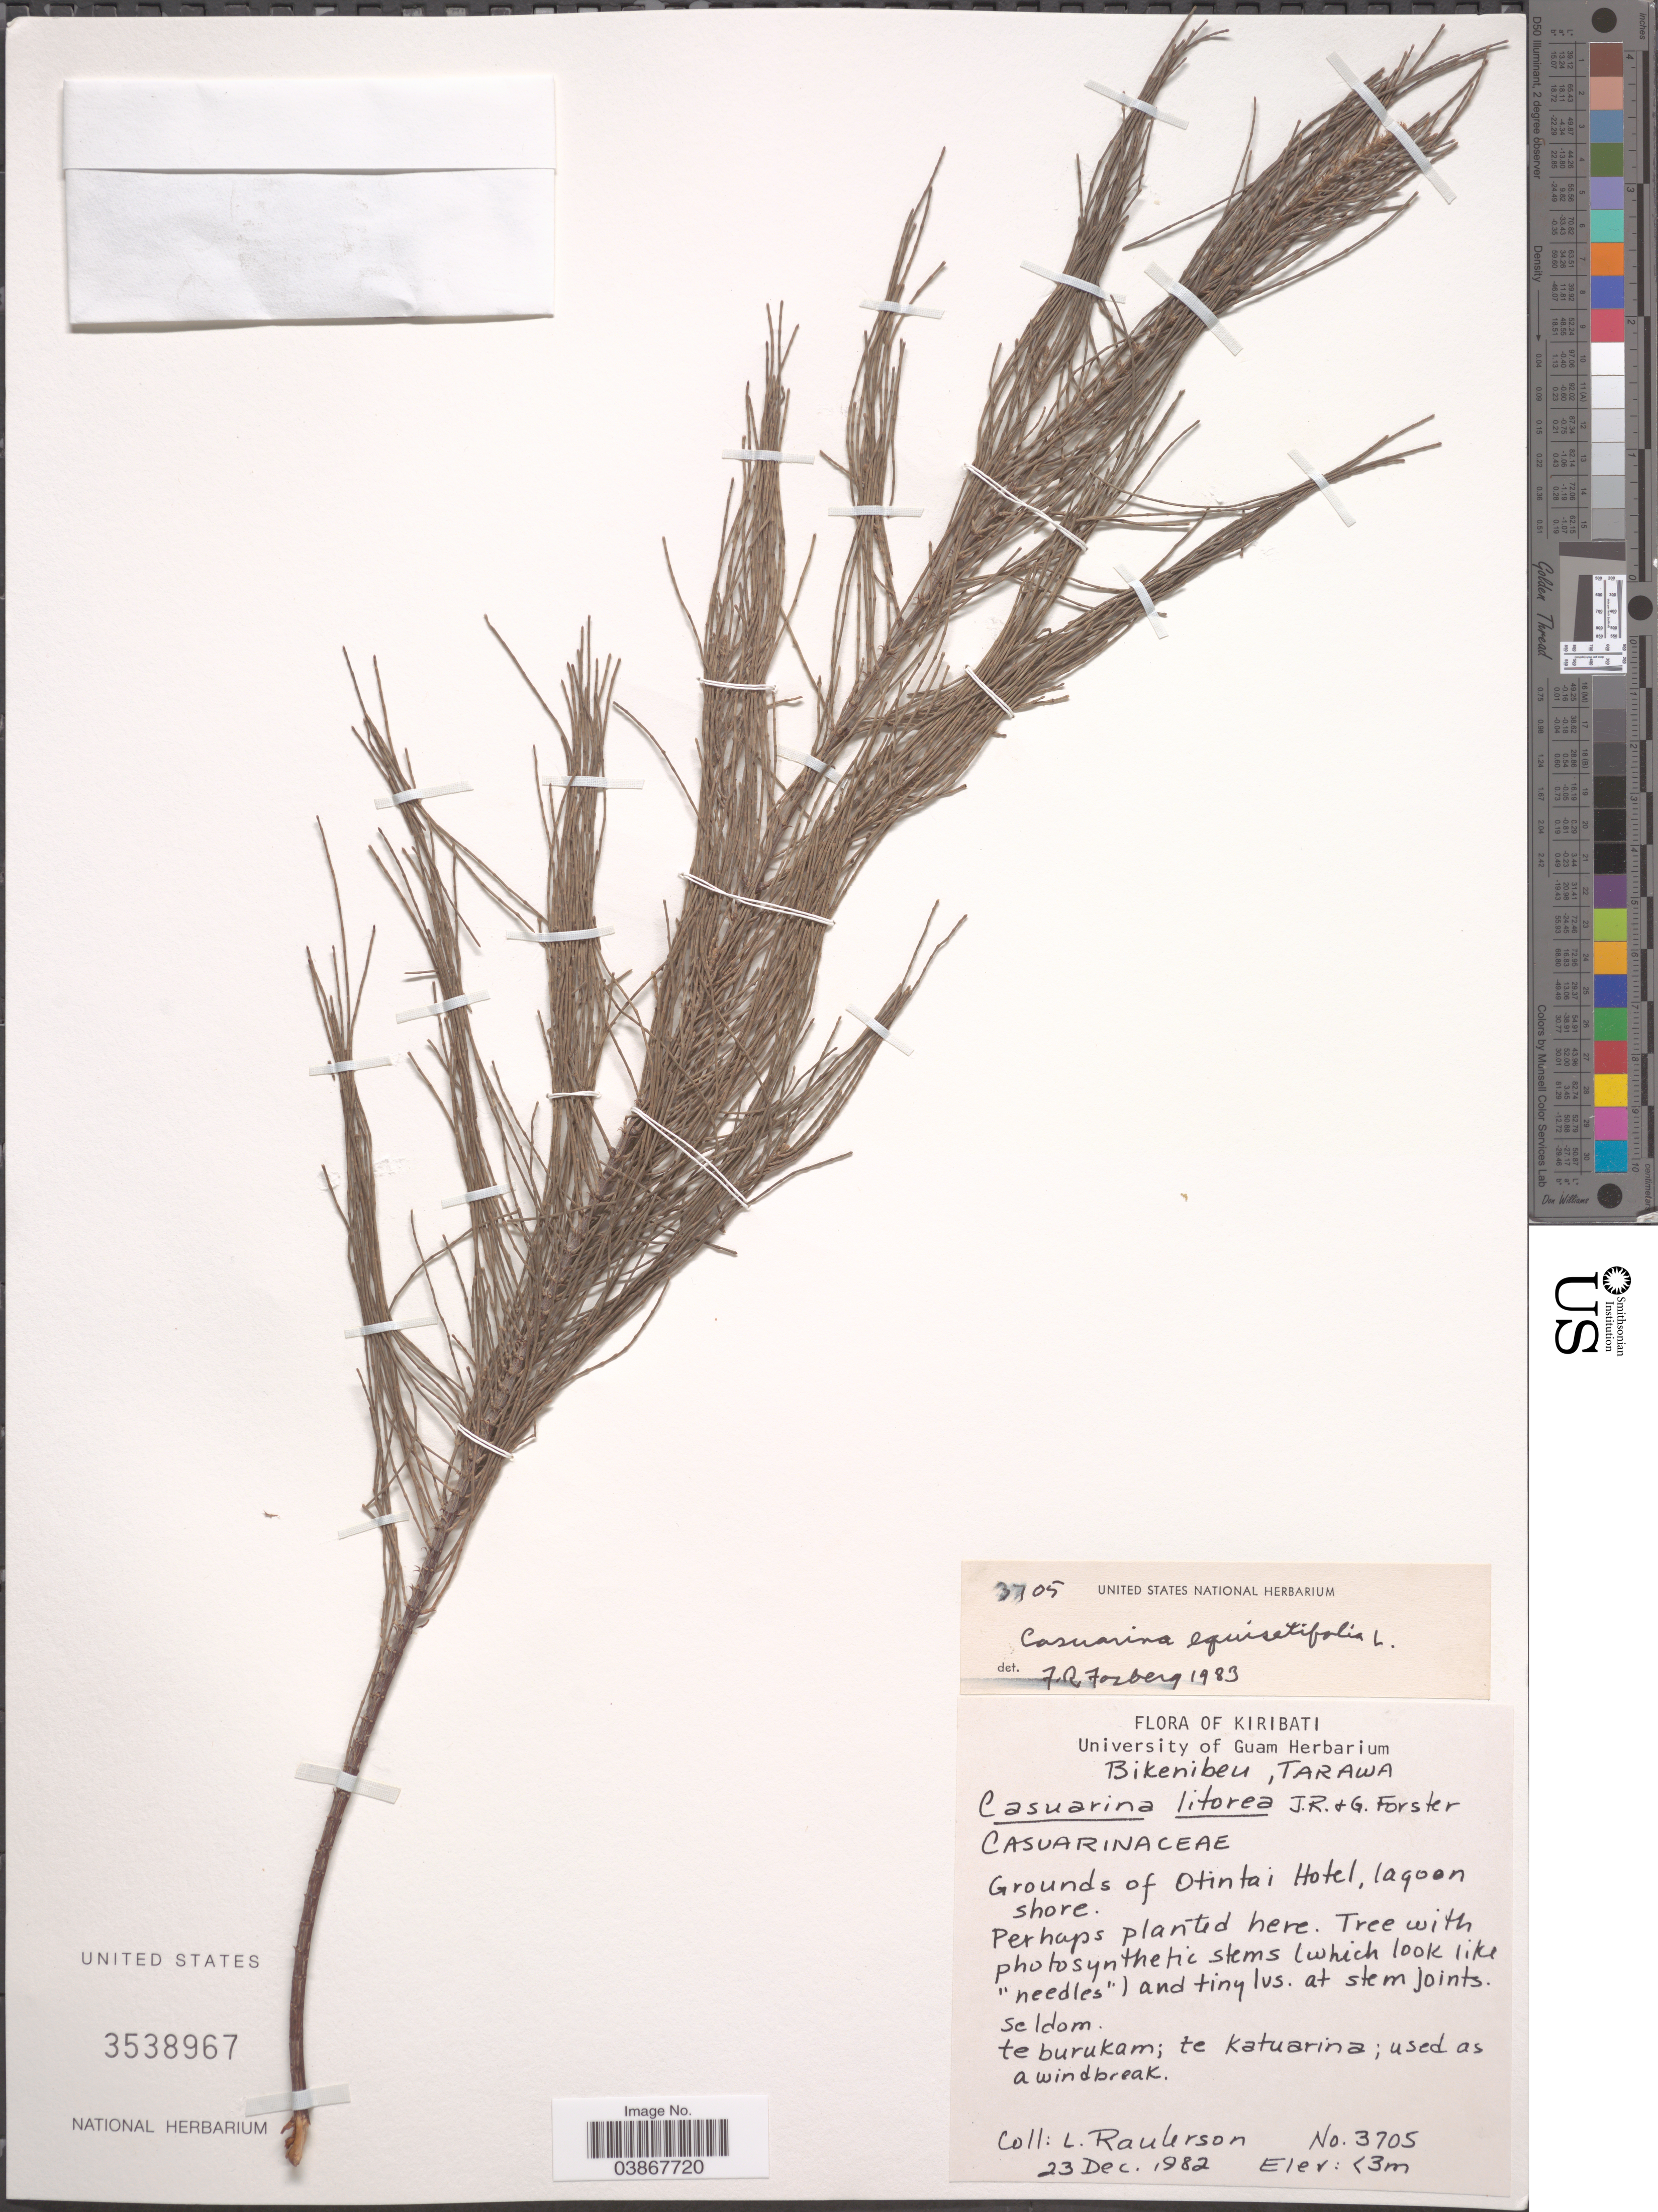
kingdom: Plantae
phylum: Tracheophyta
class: Magnoliopsida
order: Fagales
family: Casuarinaceae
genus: Casuarina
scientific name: Casuarina equisetifolia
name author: L.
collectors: L. Raulerson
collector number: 3705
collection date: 1982-12-23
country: Kiribati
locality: Bikenibeu, Tarawa. Grounds of Otintai Hotel, lagoon shore.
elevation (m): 3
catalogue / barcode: US 3538967